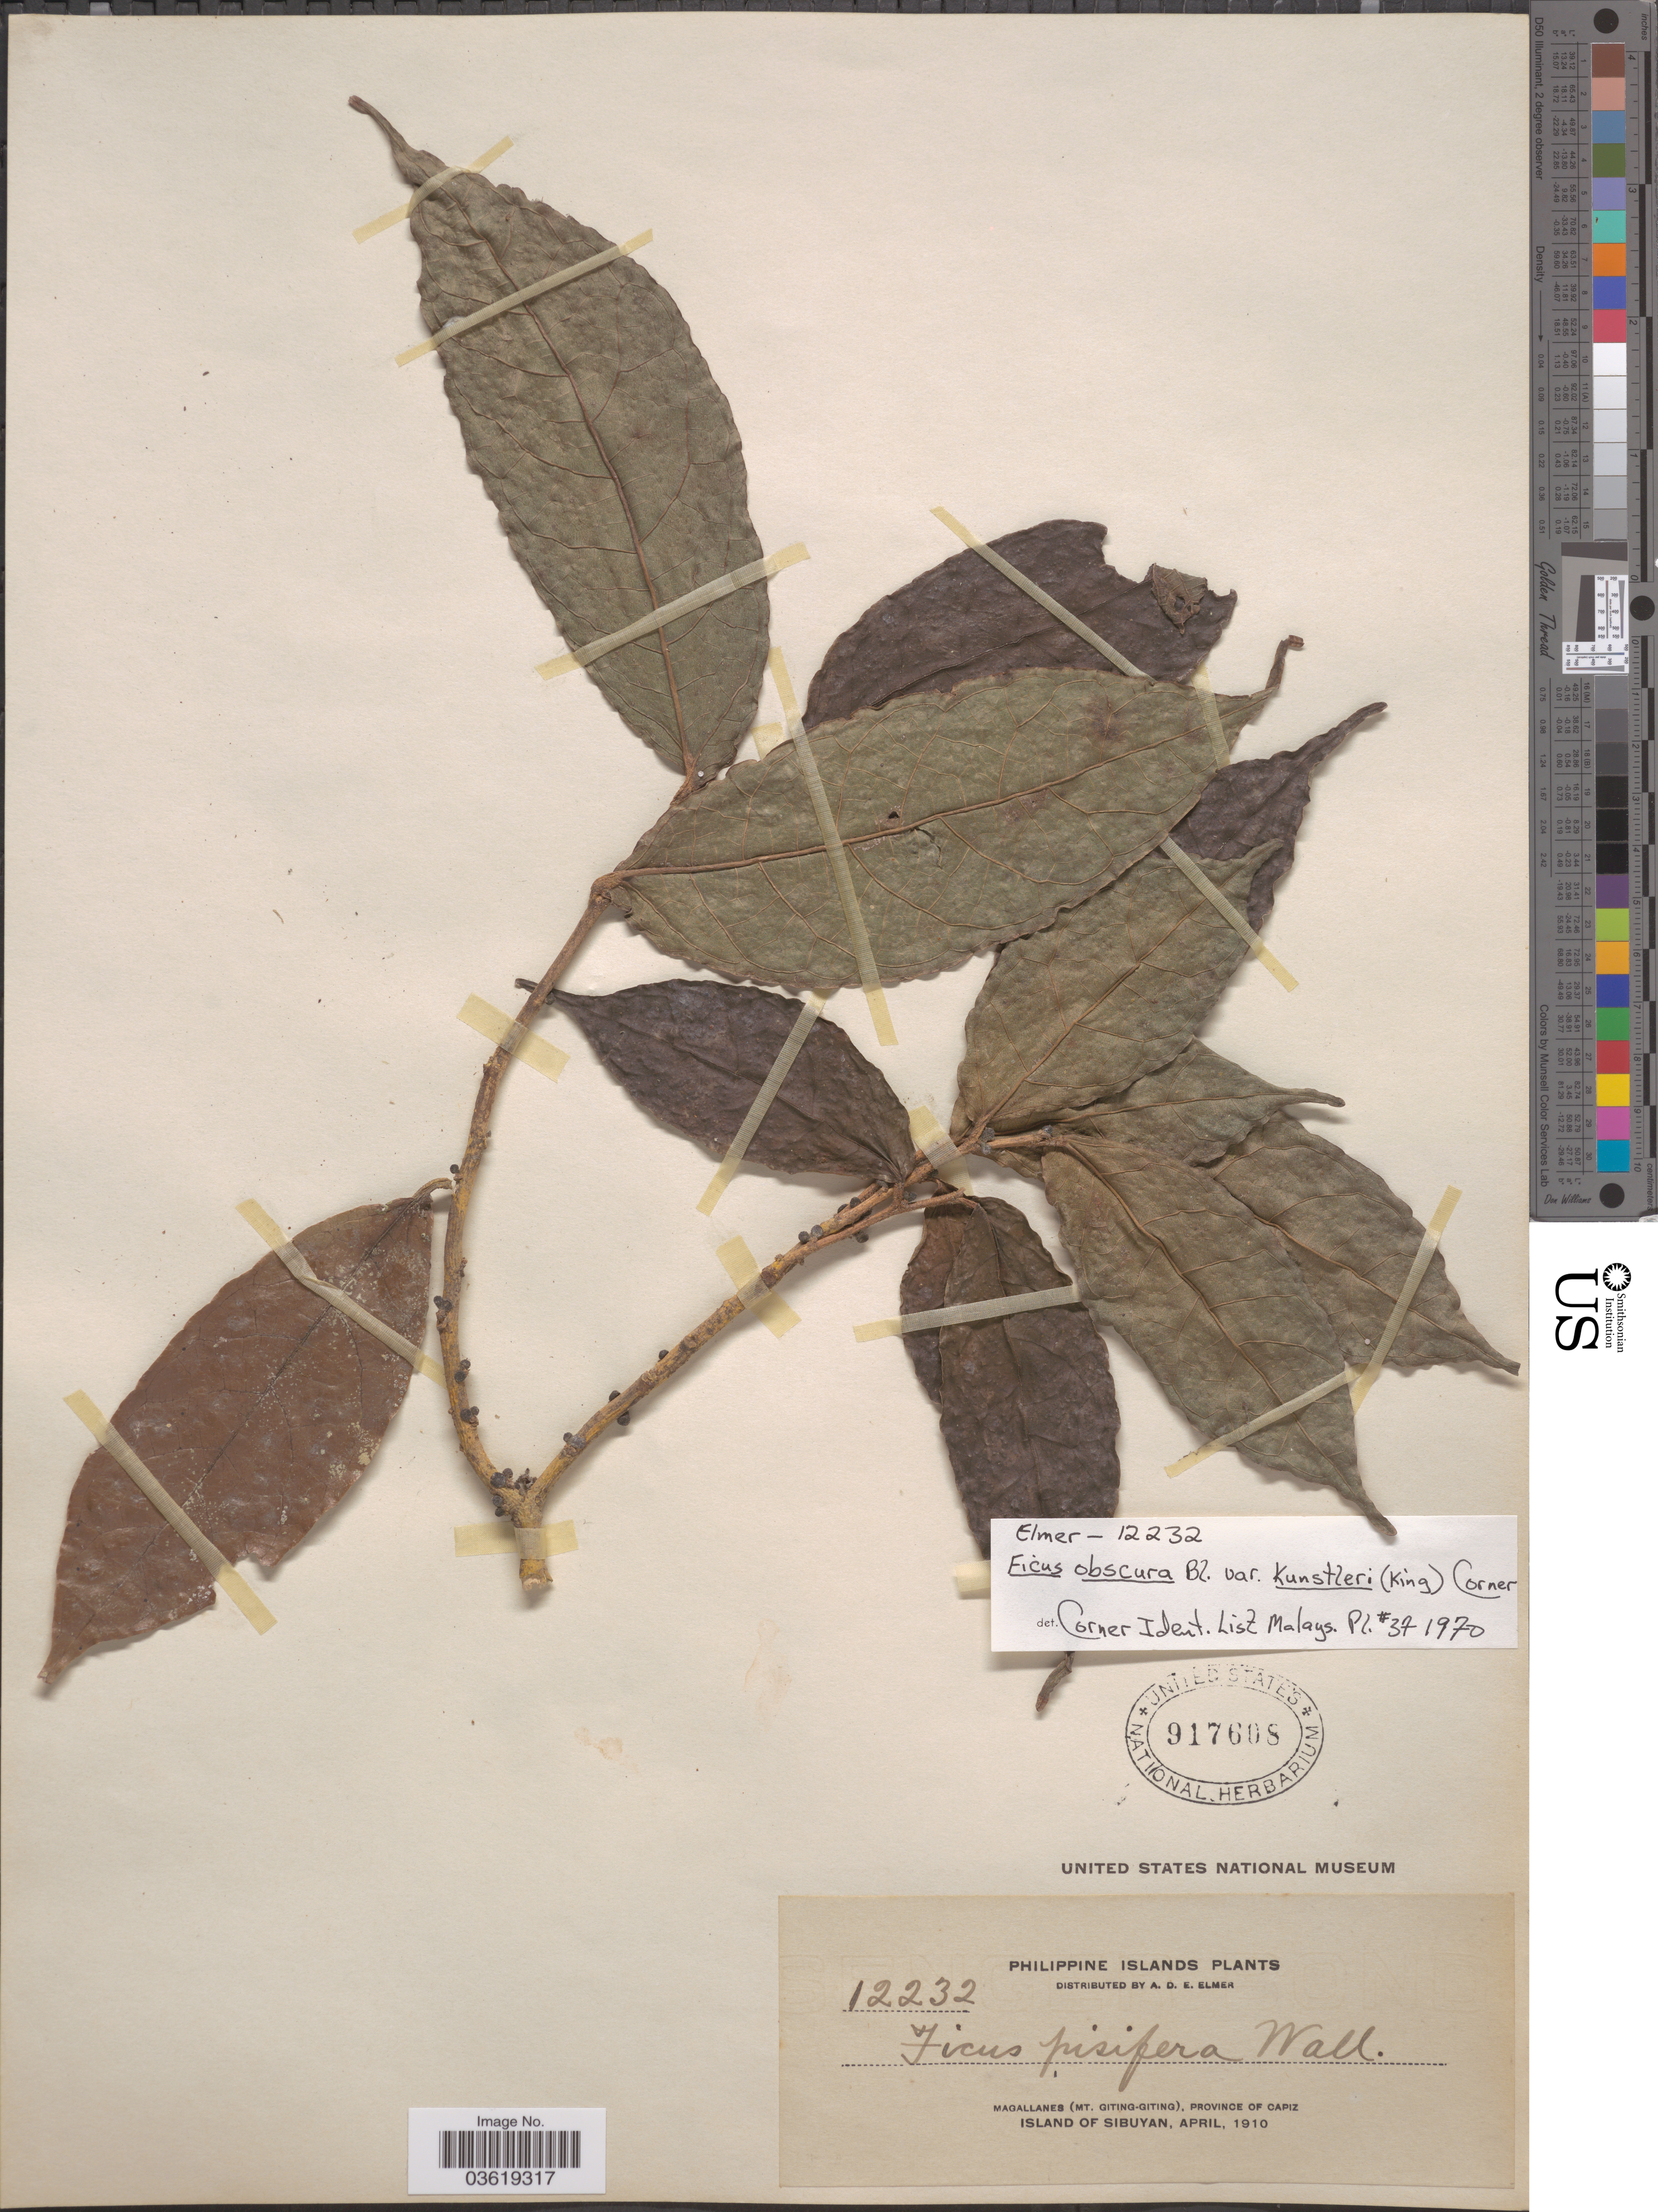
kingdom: Plantae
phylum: Tracheophyta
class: Magnoliopsida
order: Rosales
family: Moraceae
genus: Ficus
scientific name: Ficus obscura var. kunstleri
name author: Blume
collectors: A. D. E. Elmer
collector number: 12232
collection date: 1910-04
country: Philippines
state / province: Western Visayas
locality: Philippine Islands. Magallanes (Mt. Giting-Giting), Province of Capiz, Island of Sibuyan.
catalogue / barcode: US 917608